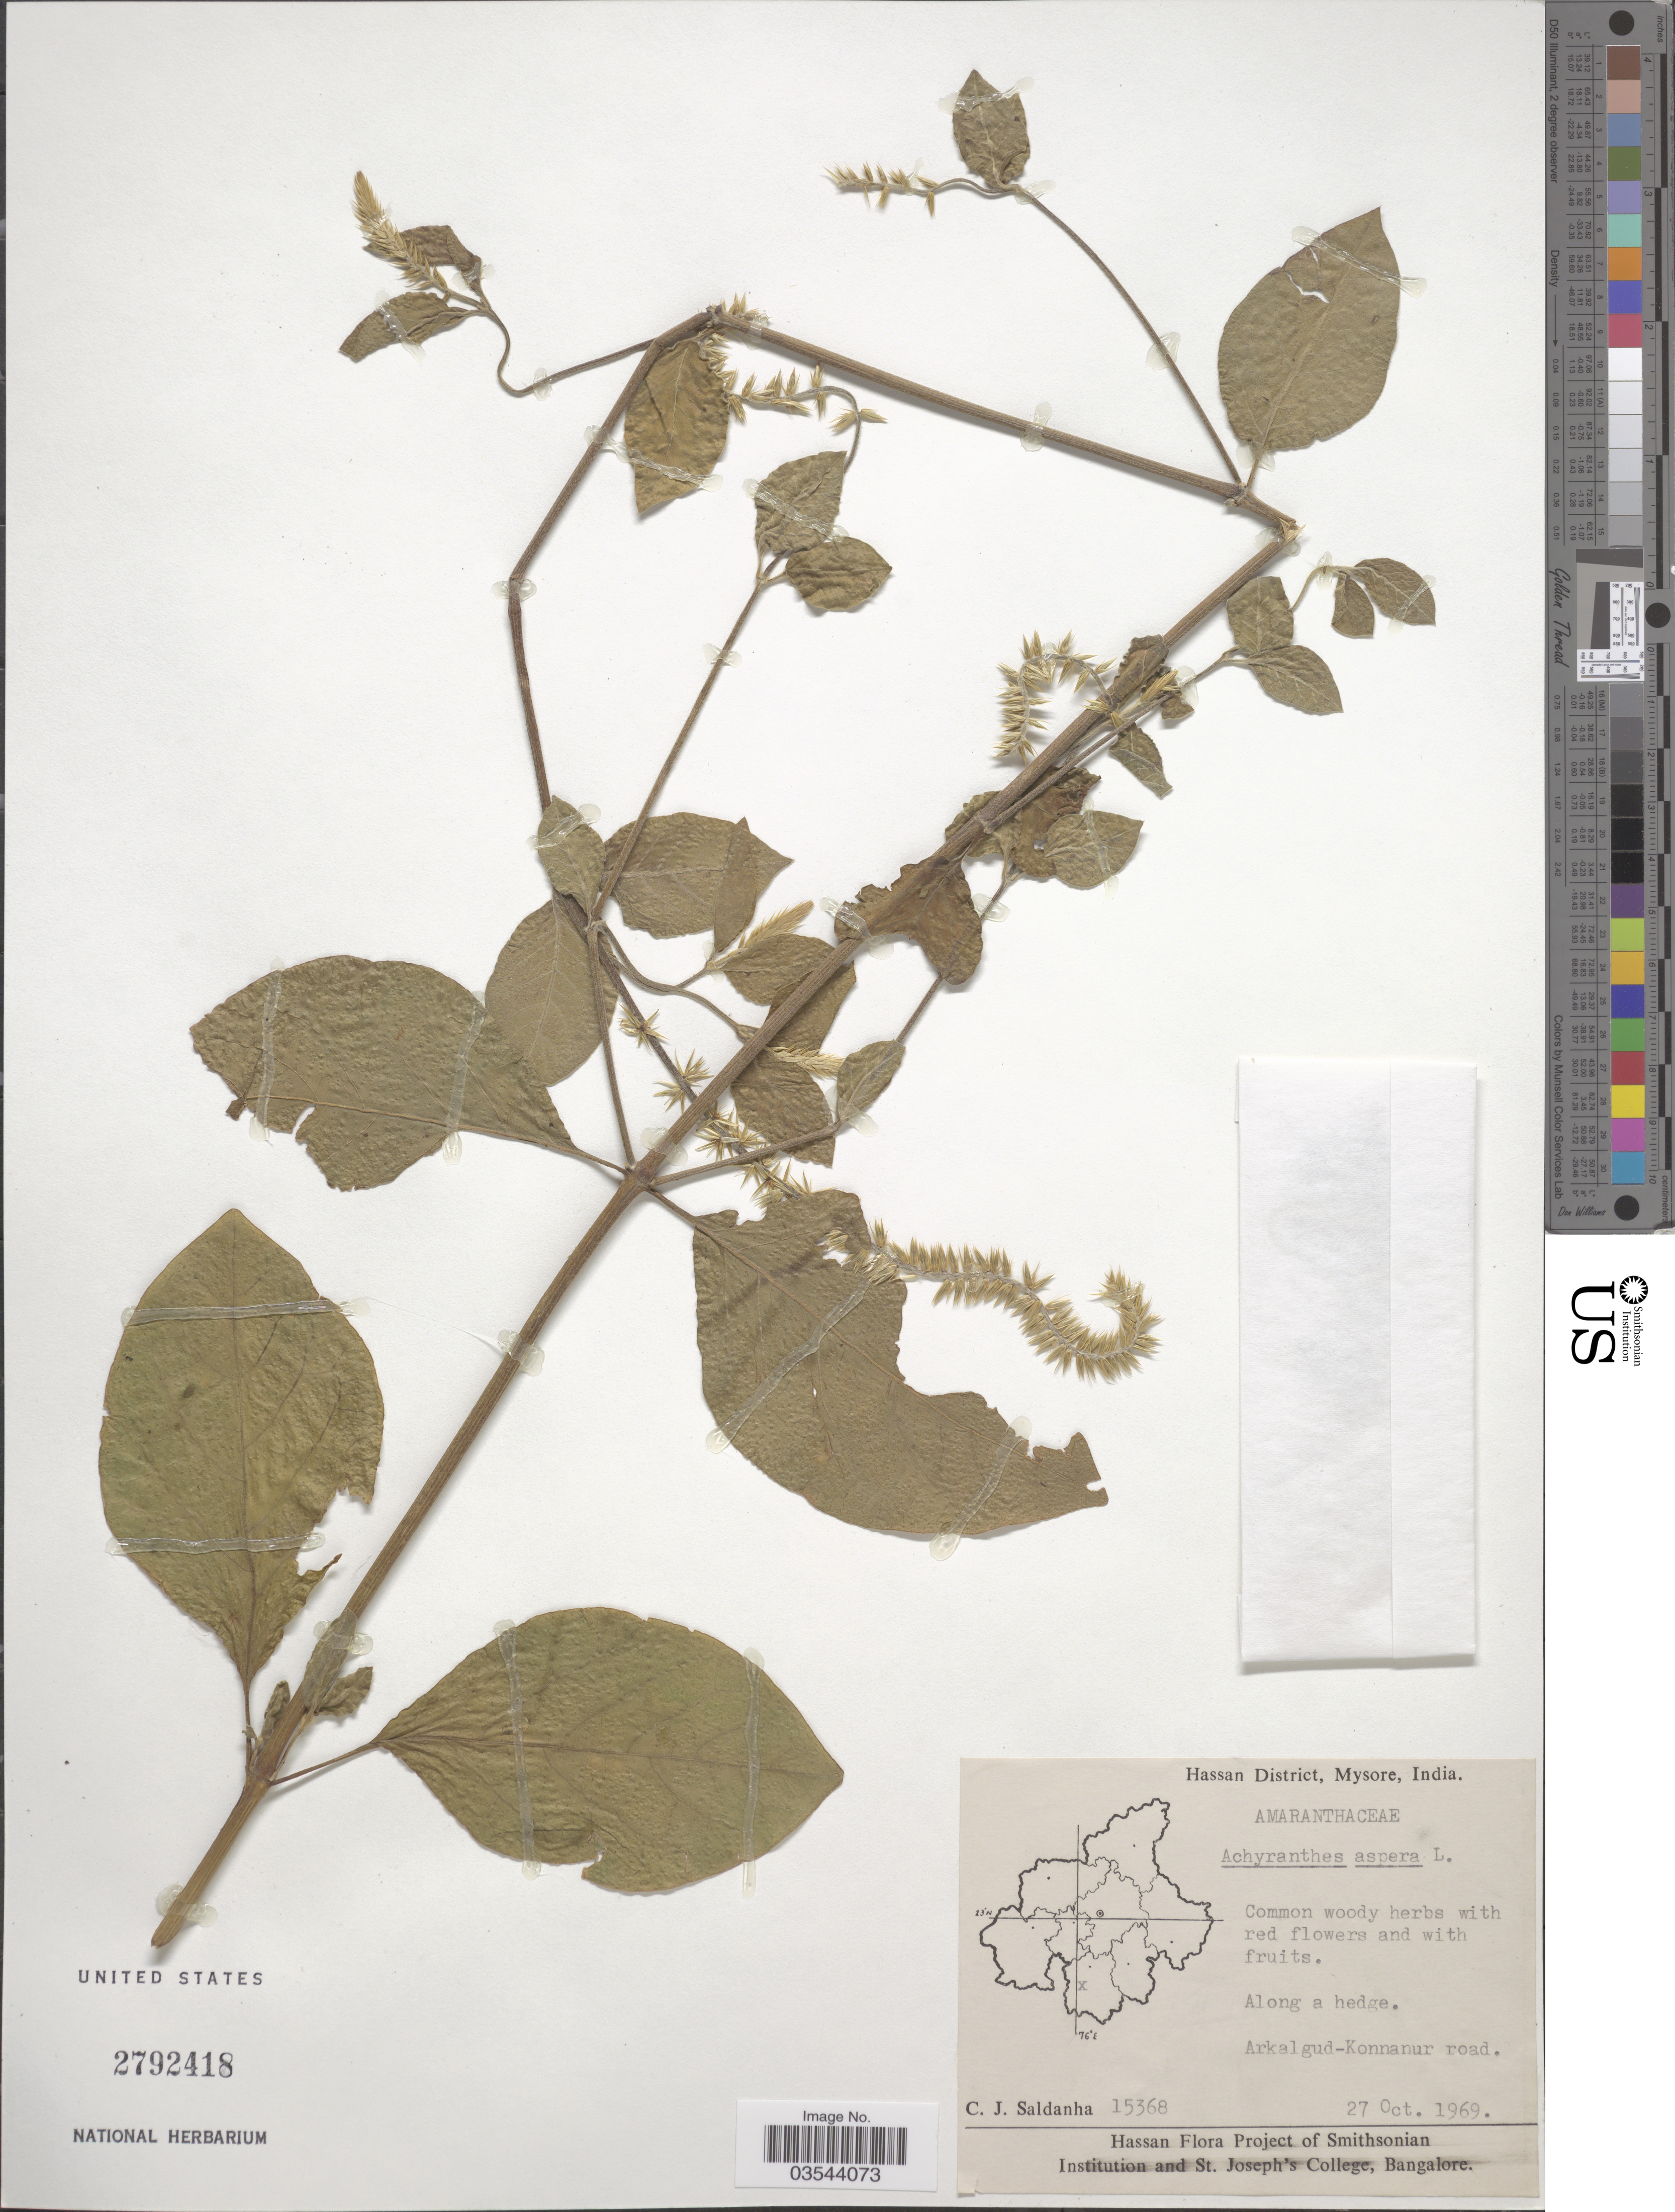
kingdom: Plantae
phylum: Tracheophyta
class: Magnoliopsida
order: Caryophyllales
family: Amaranthaceae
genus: Achyranthes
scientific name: Achyranthes aspera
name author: L.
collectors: C. J. Saldanha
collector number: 15368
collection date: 1969-10-27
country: India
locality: Hassan District, Mysore. Arkalgud-Konnanur road.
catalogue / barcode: US 2792418